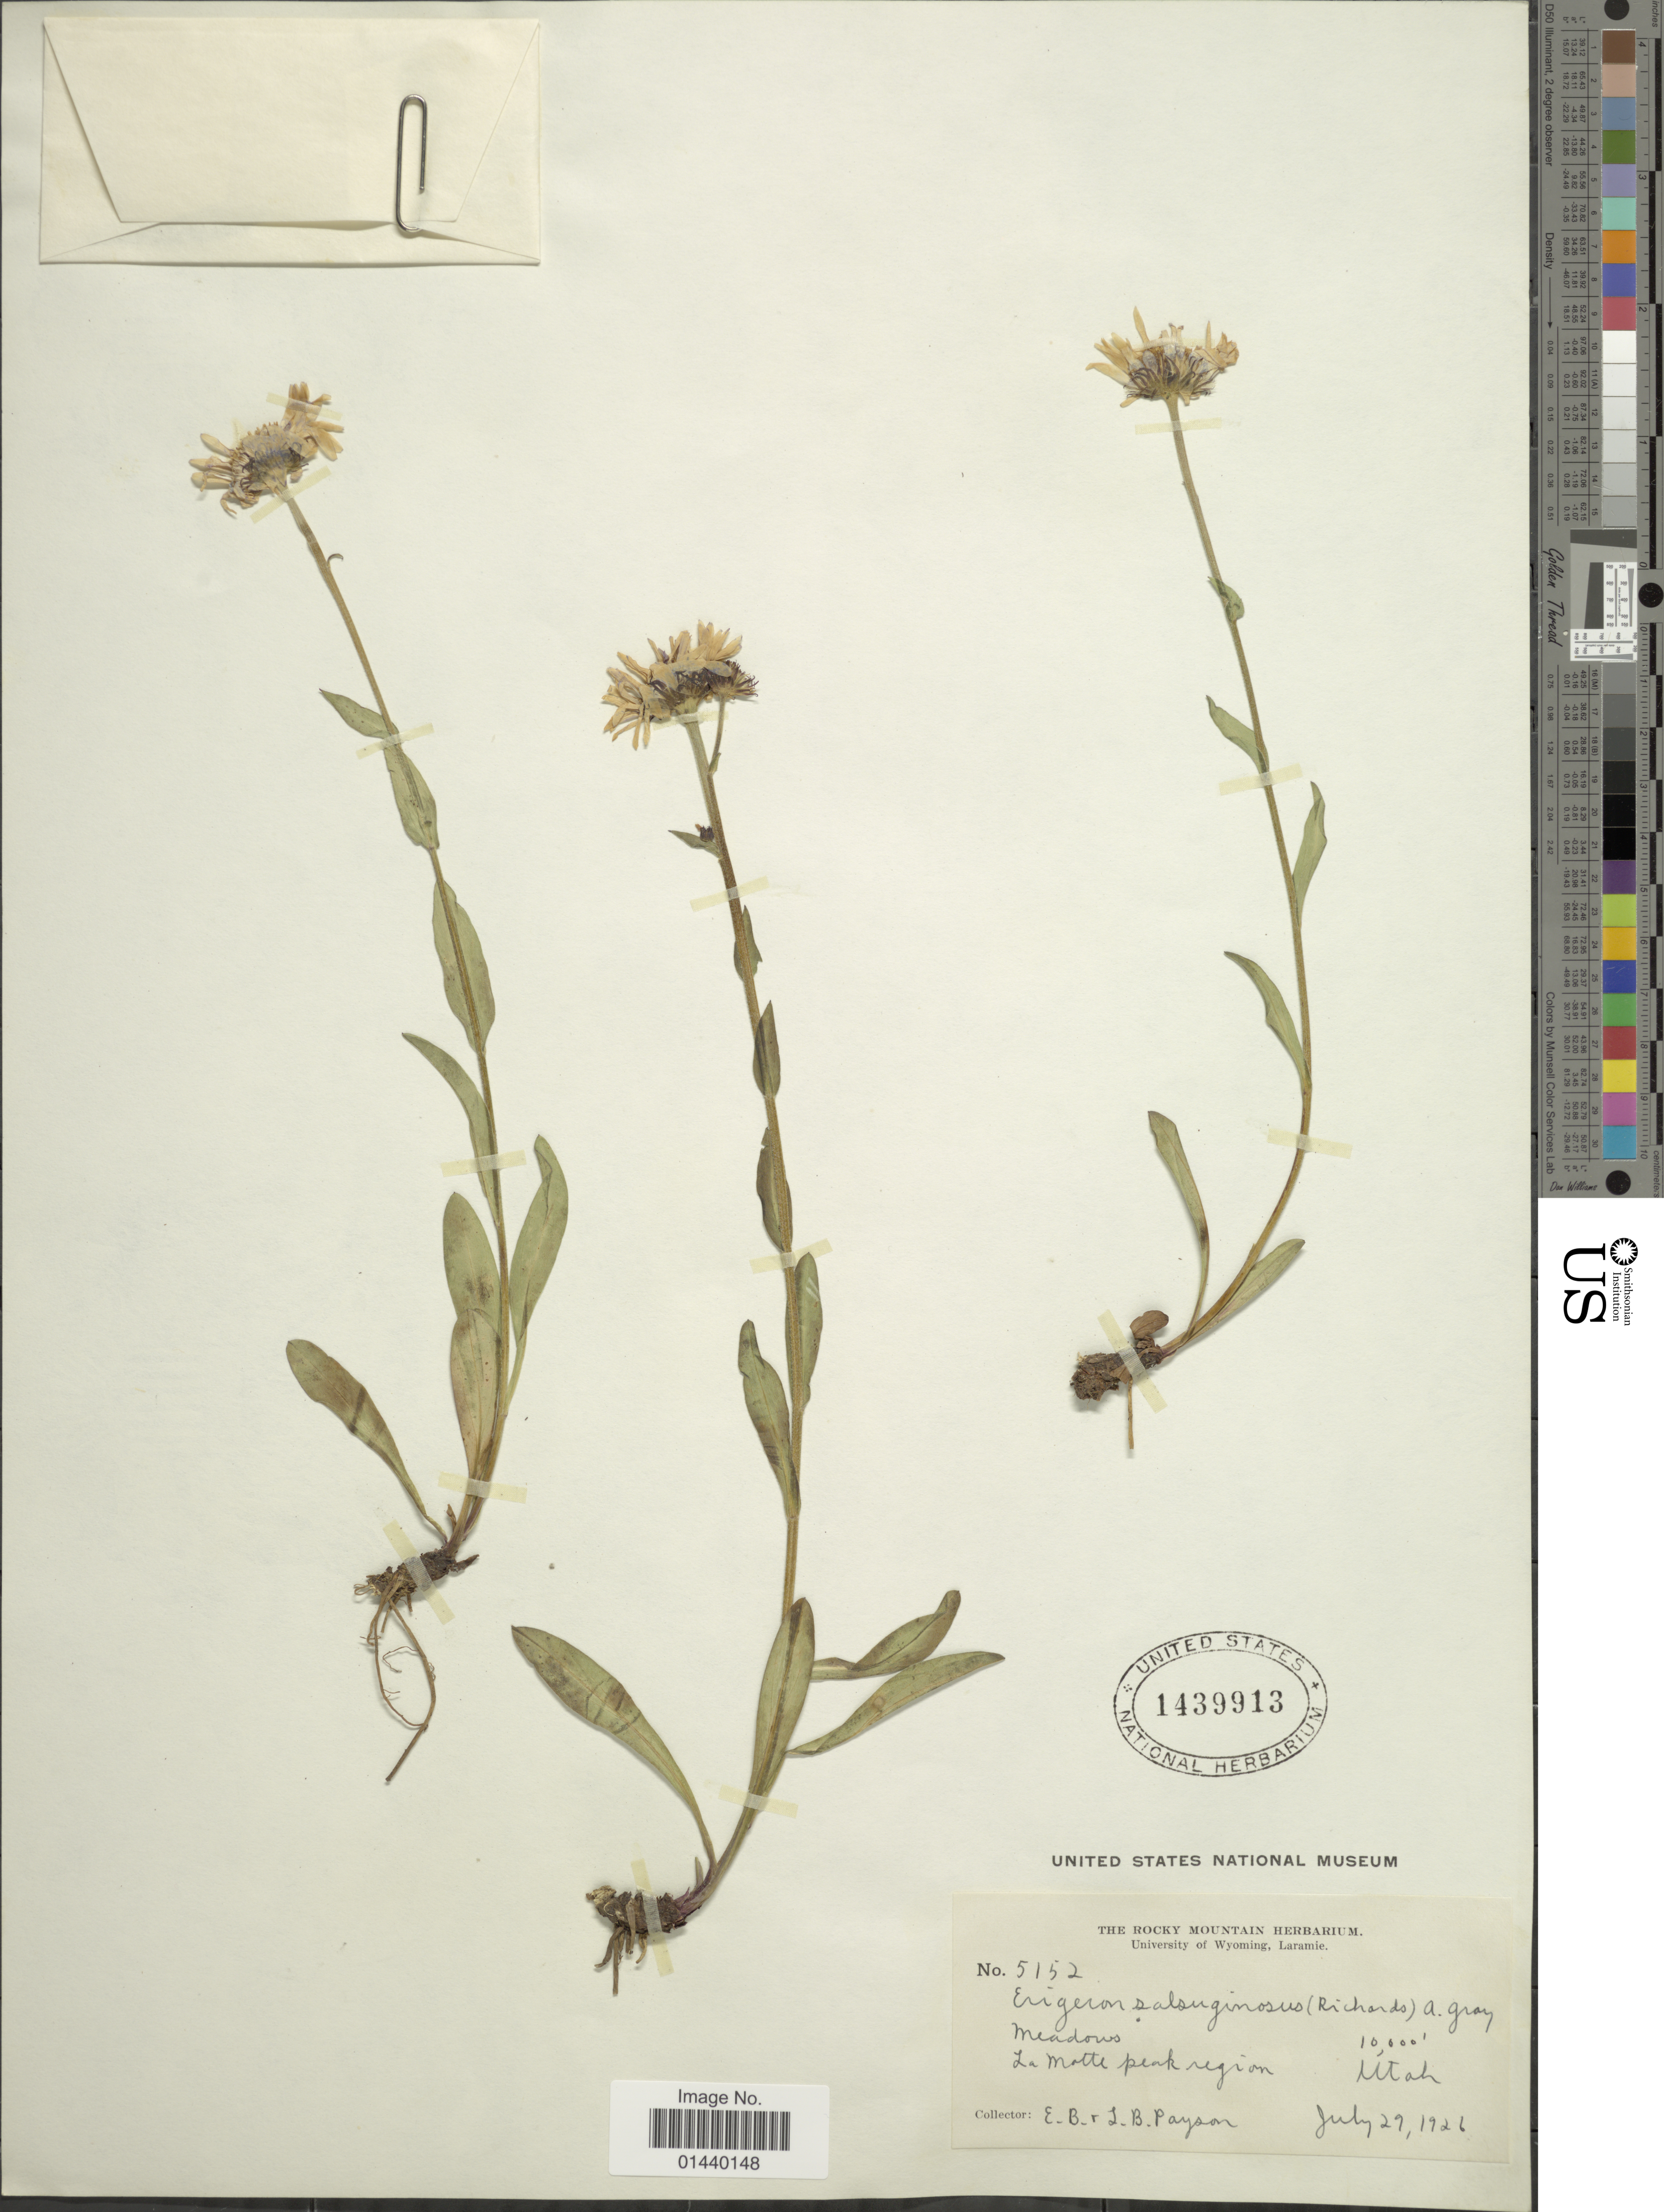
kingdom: Plantae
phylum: Tracheophyta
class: Magnoliopsida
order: Asterales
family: Asteraceae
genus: Erigeron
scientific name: Erigeron salsuginosus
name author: (Richardson ex R. Br.) A. Gray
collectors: E. B. Payson & L. Payson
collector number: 5152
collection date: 1926-07-29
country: United States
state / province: Utah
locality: La Motte peak region.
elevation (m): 3048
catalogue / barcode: US 1439913